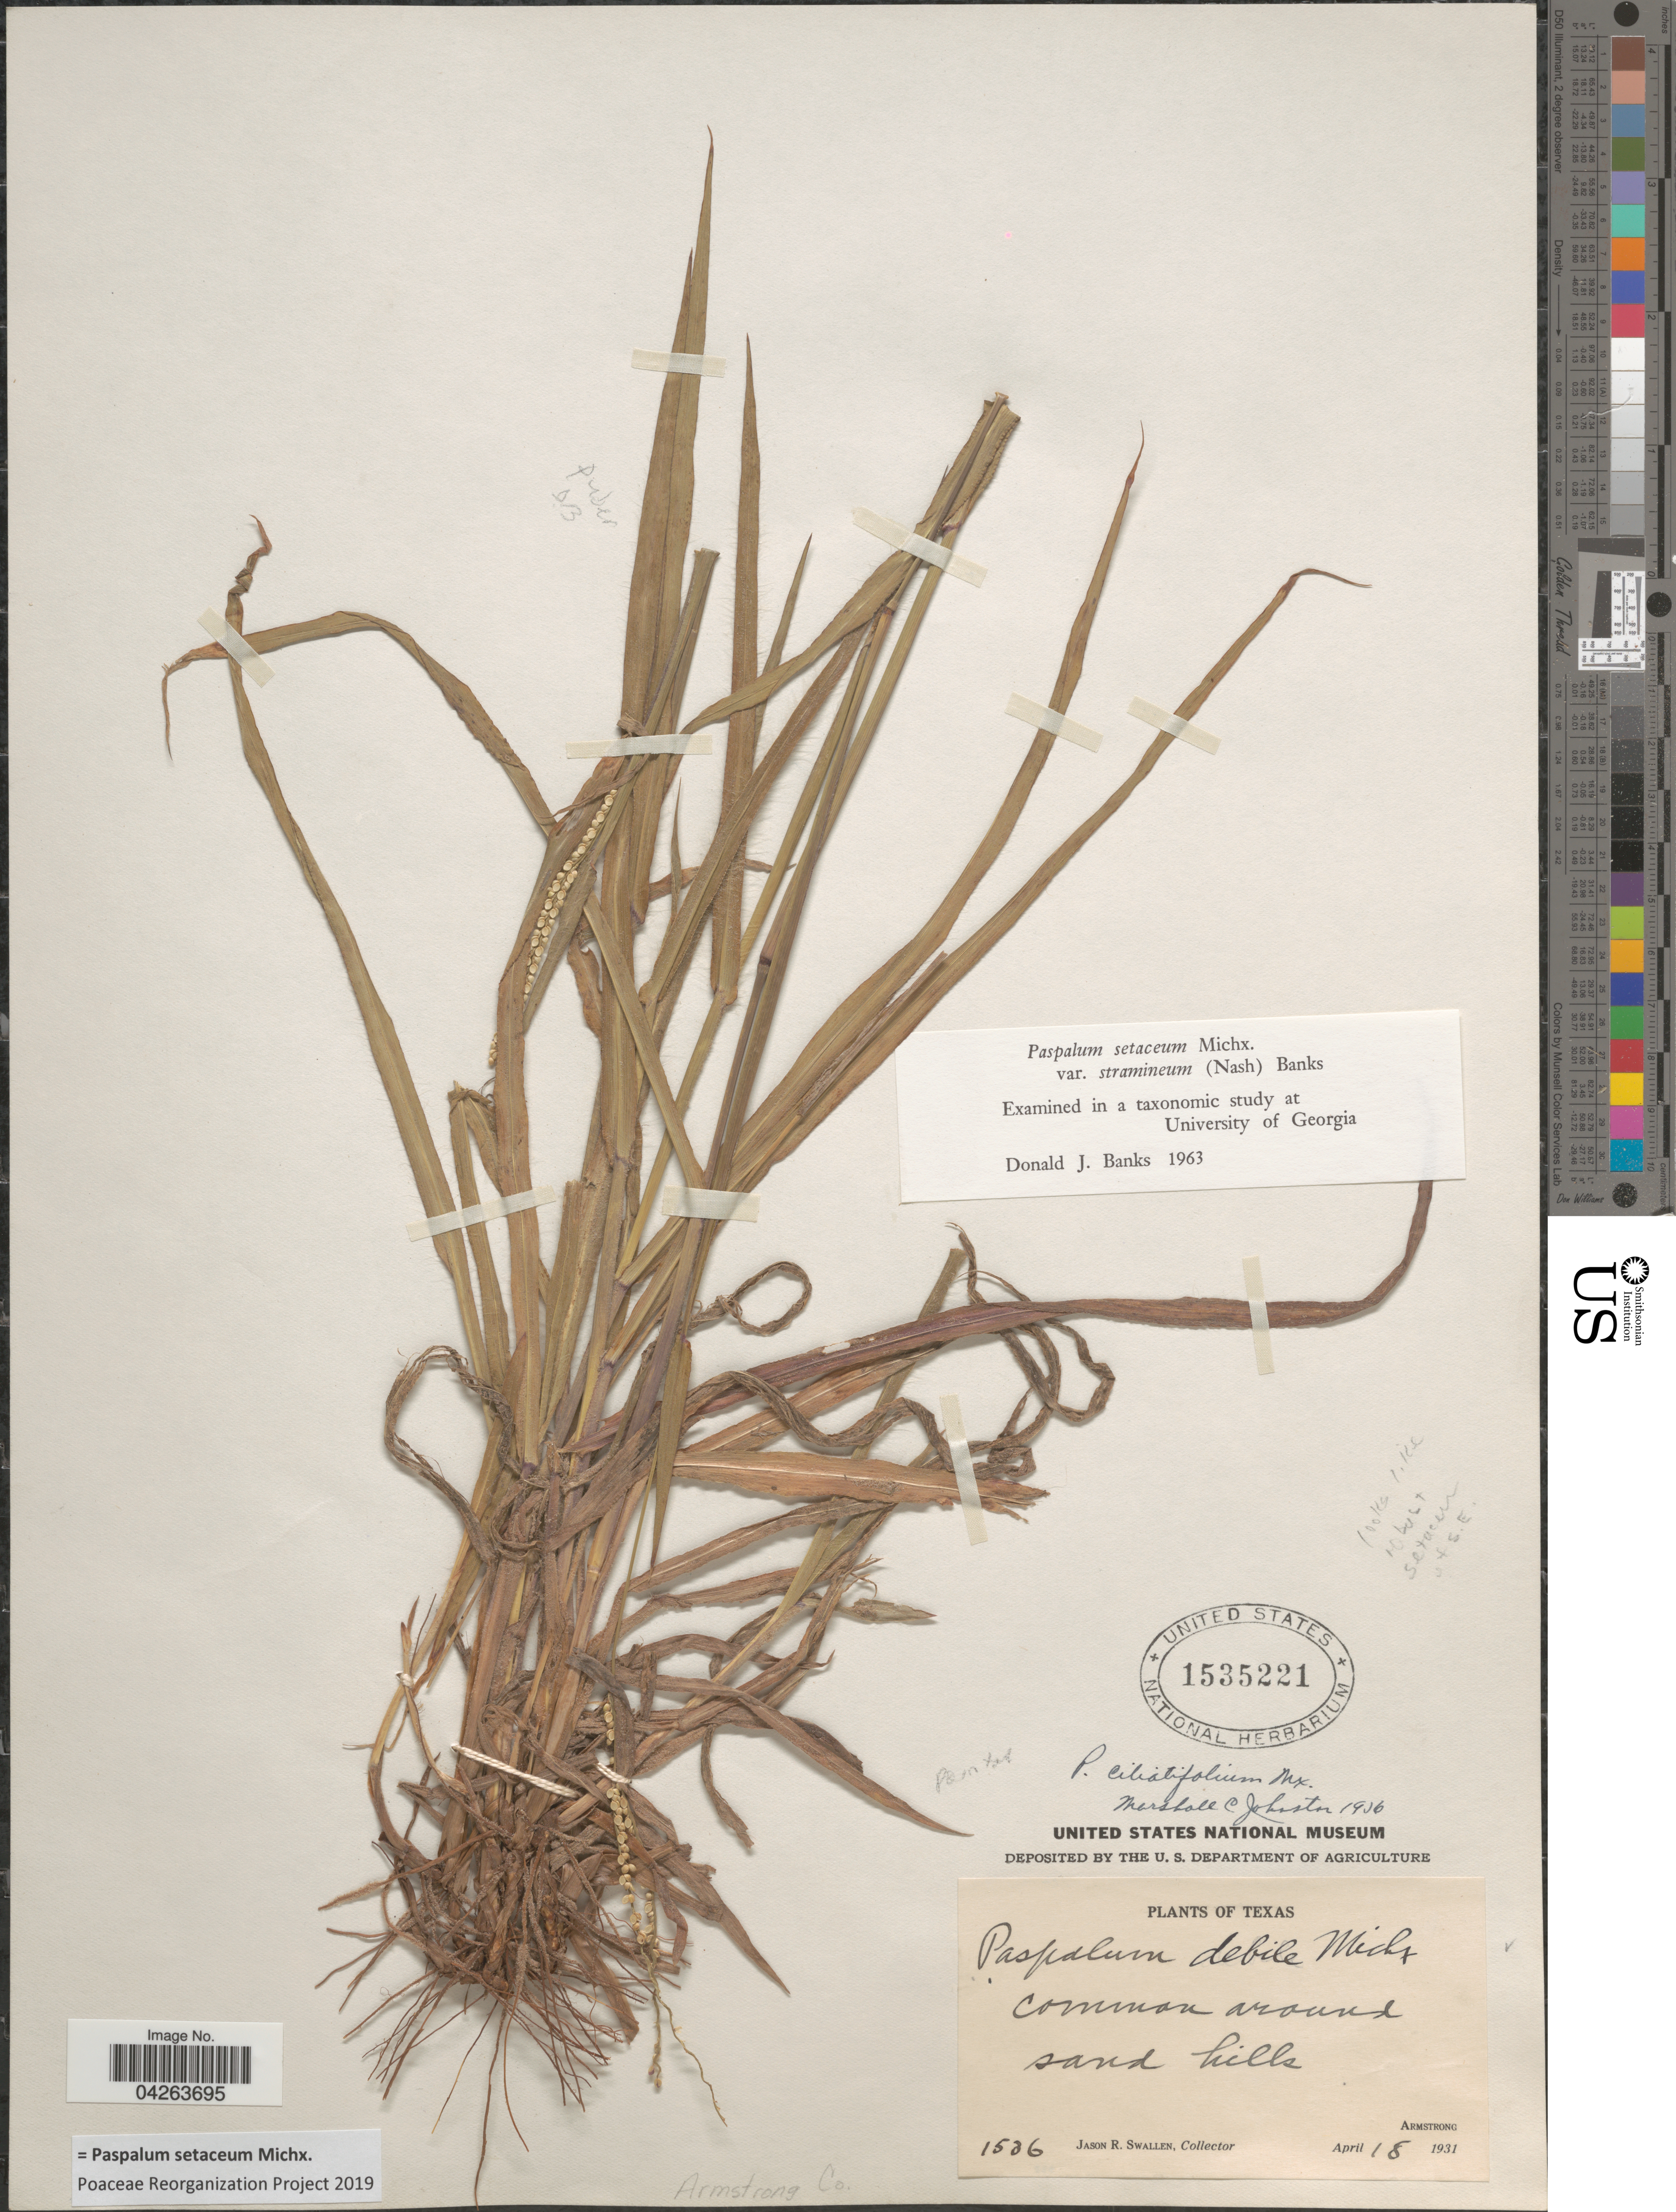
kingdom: Plantae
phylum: Tracheophyta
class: Liliopsida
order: Poales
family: Poaceae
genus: Paspalum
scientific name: Paspalum setaceum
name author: Michx.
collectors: J. R. Swallen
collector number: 1536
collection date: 1931-07-18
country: United States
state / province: Texas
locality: Common around sand hills. Armstrong. Armstrong Co.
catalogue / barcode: US 1535221